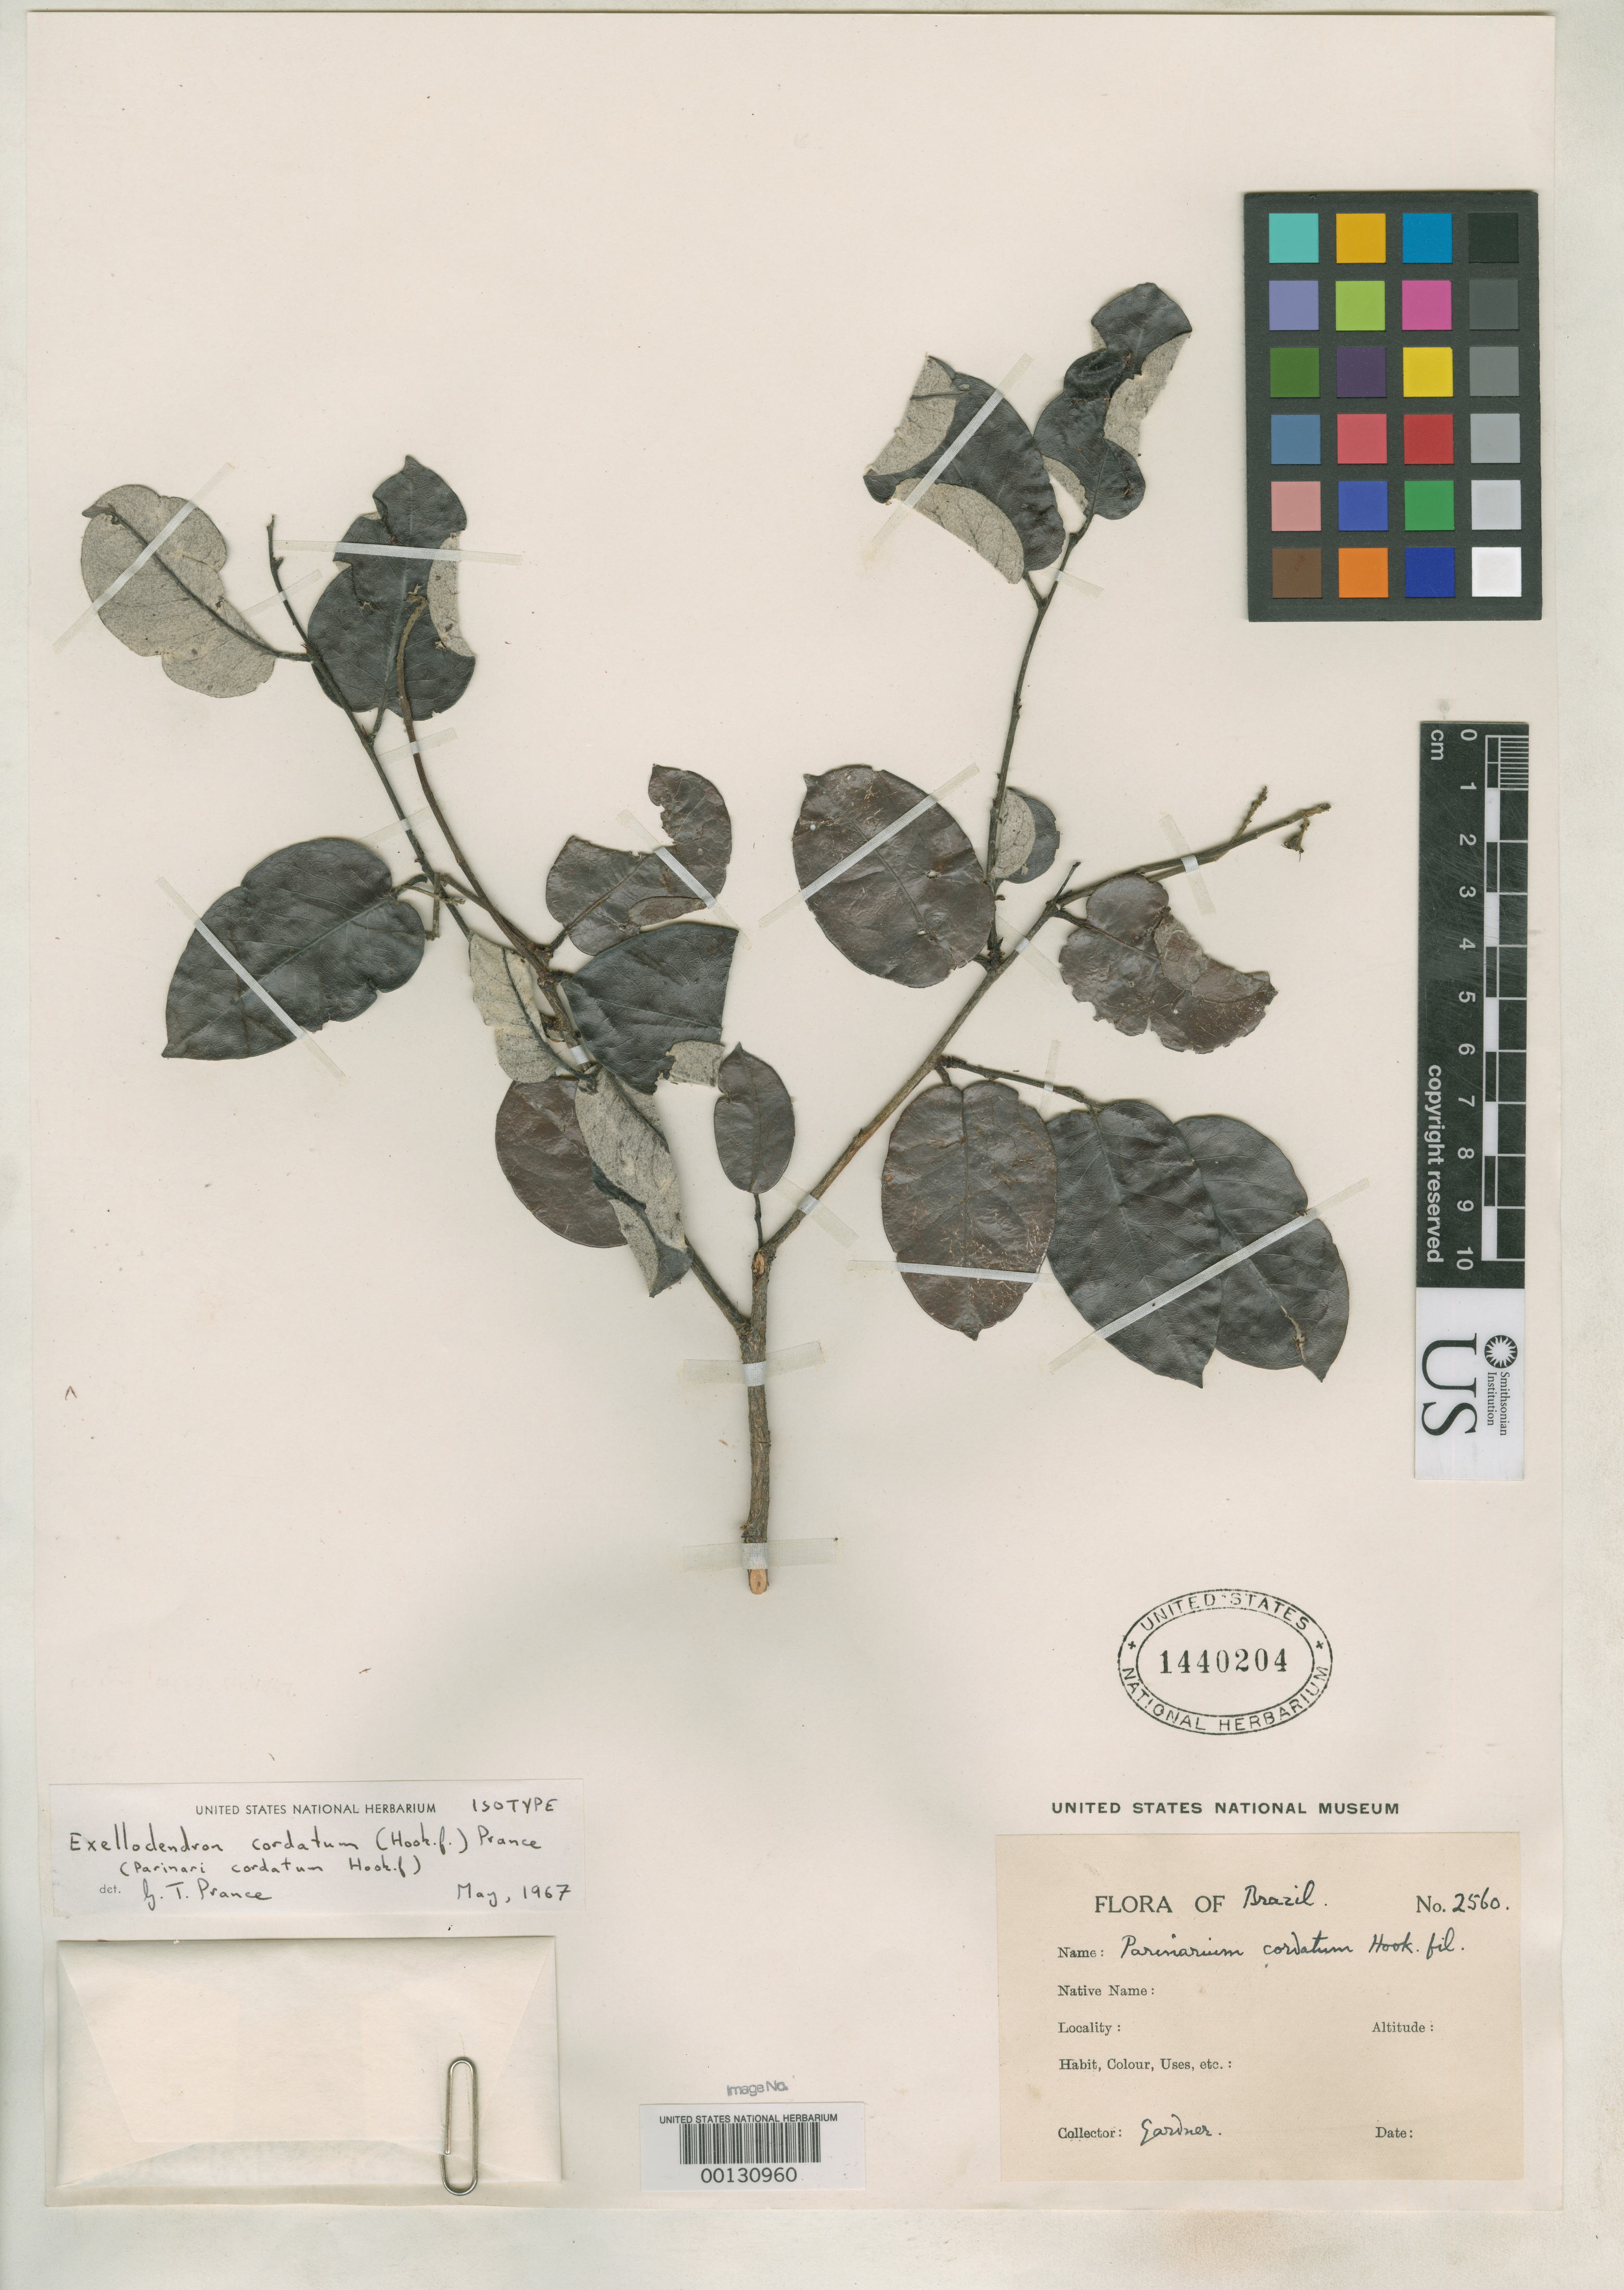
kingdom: Plantae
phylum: Tracheophyta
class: Magnoliopsida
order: Malpighiales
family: Chrysobalanaceae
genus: Parinari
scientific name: Parinari cordata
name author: Hook. f. in Mart.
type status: Isotype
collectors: G. Gardner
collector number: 2560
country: Brazil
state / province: Minas Gerais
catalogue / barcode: US 1440204